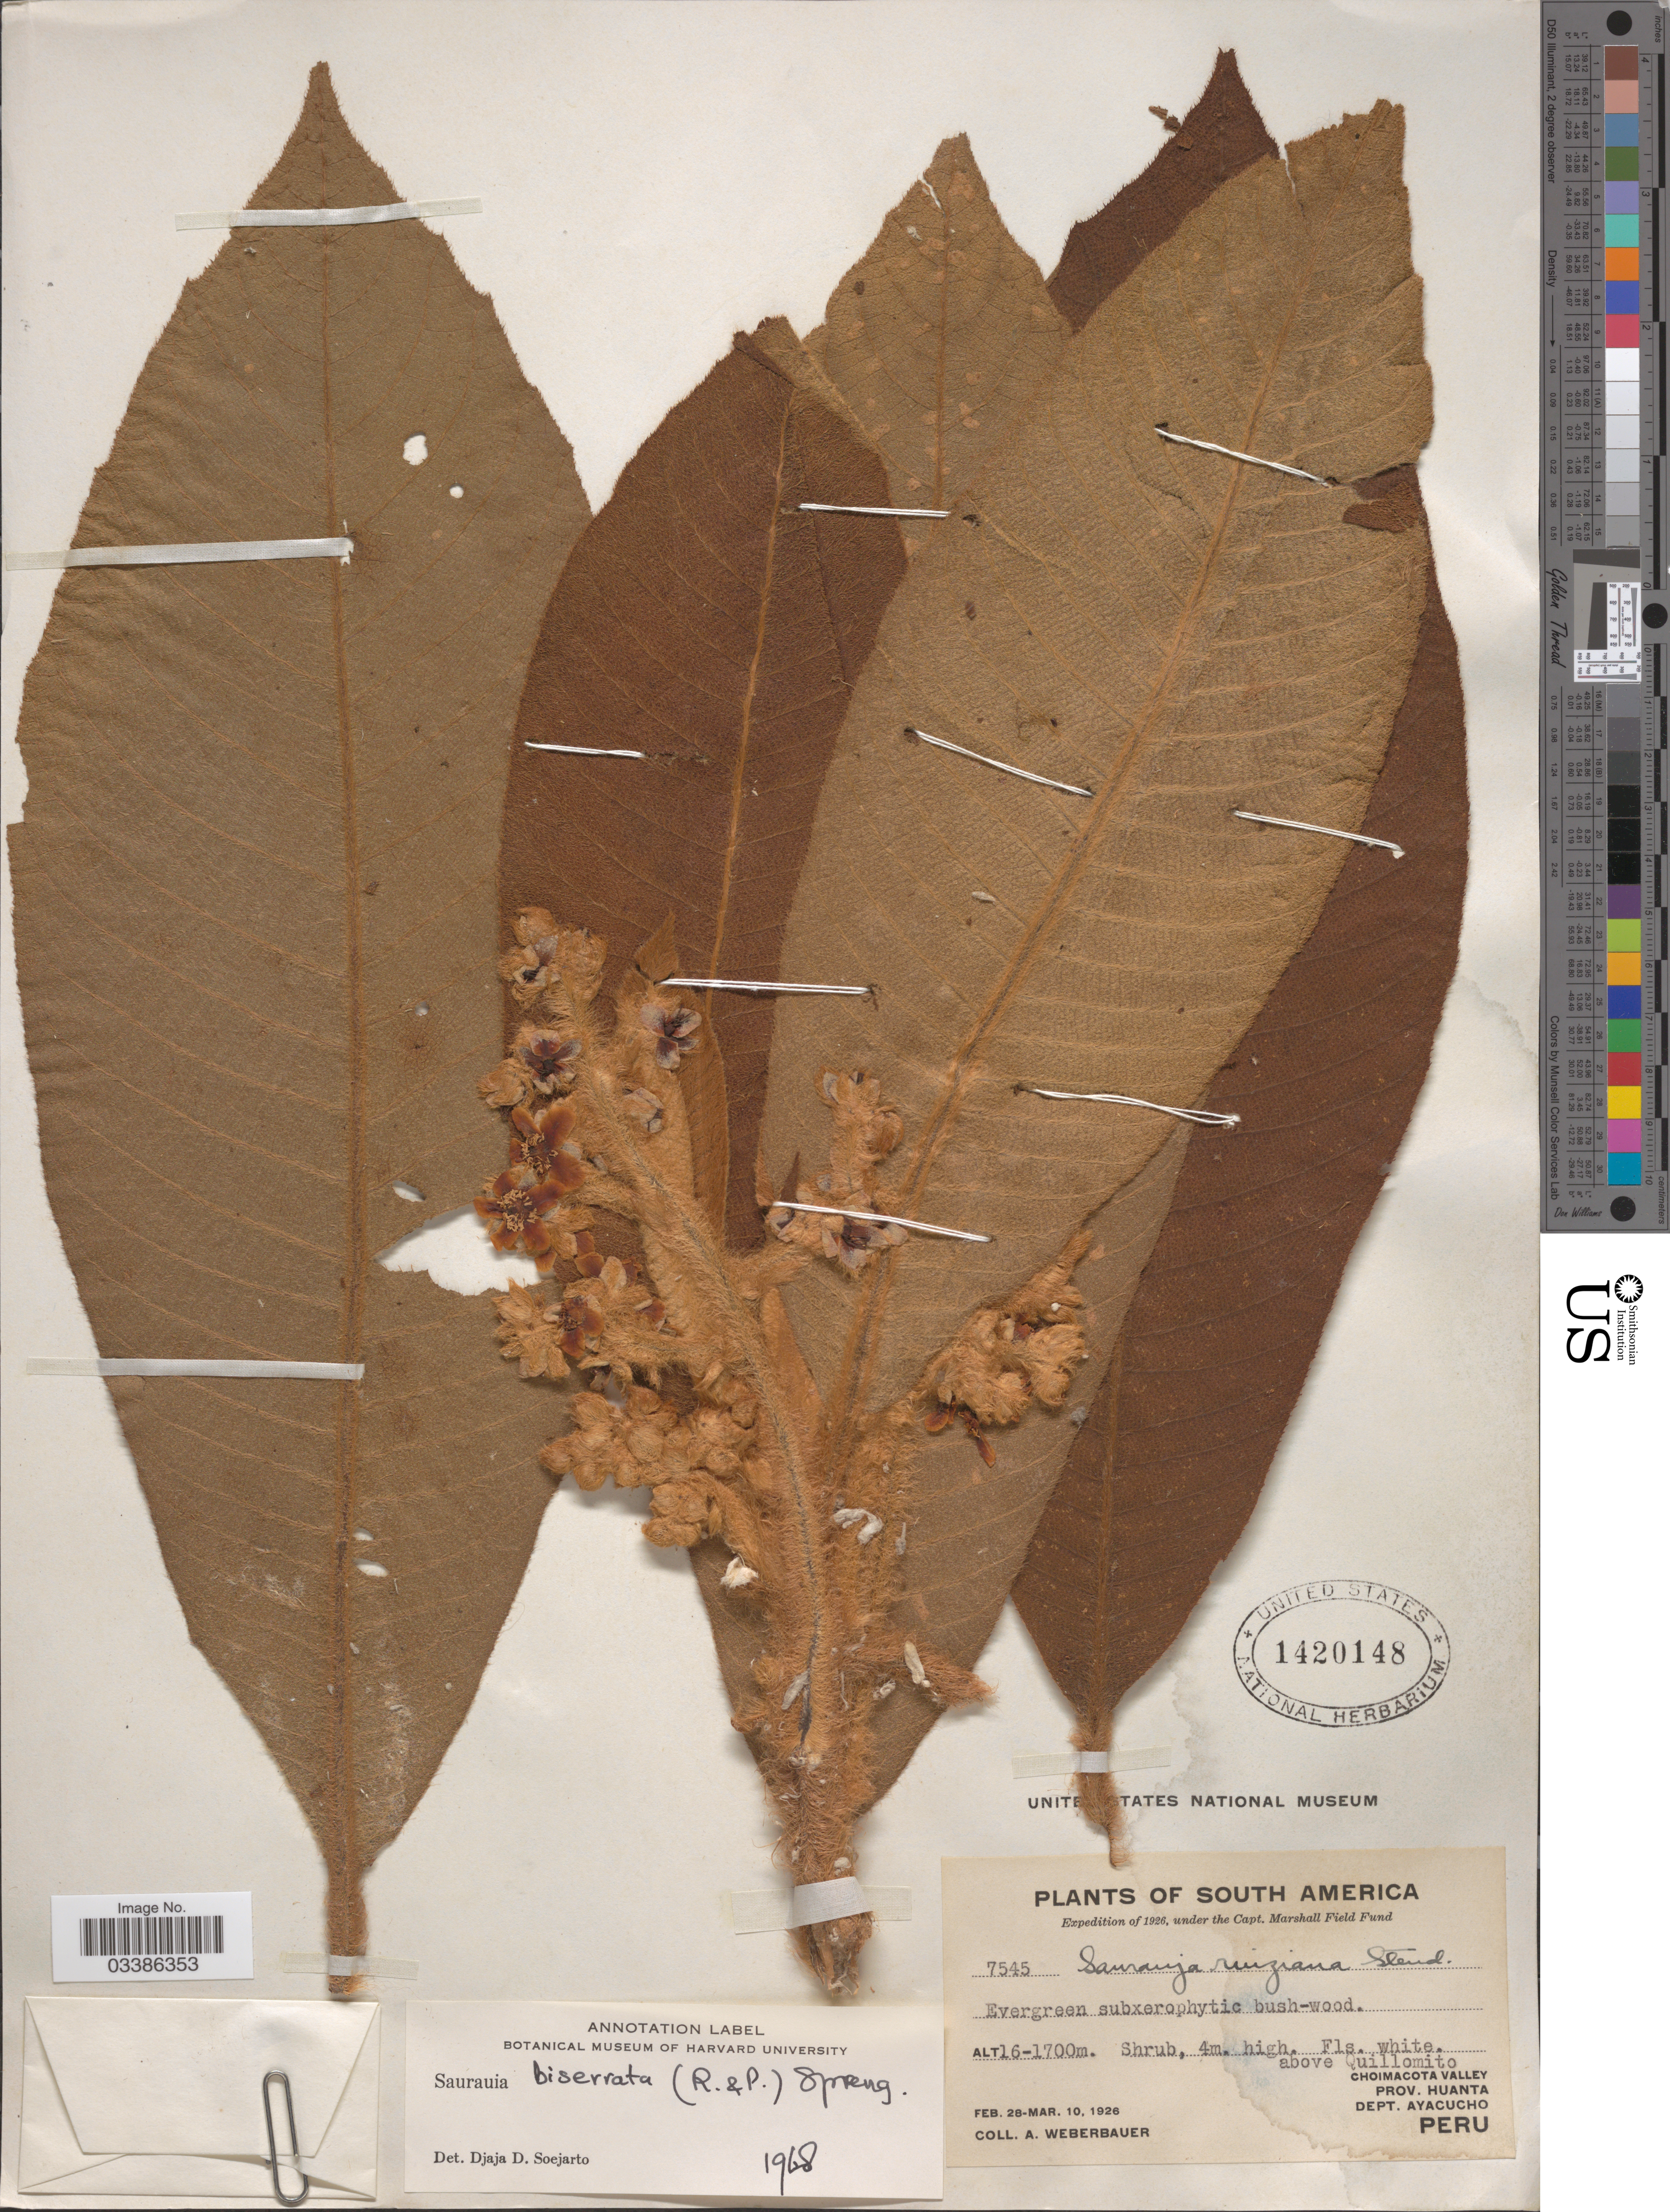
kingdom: Plantae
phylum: Tracheophyta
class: Magnoliopsida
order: Ericales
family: Actinidiaceae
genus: Saurauia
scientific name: Saurauia biserrata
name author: (Ruiz & Pav.) Spreng.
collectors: A. Weberbauer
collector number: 7545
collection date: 1926-02-28/1926-03-10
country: Peru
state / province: Ayacucho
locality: Above Quillomito. Choimacota Valley. Prov. Huanta. Dept. Ayacucho.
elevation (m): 1600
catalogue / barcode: US 1420148